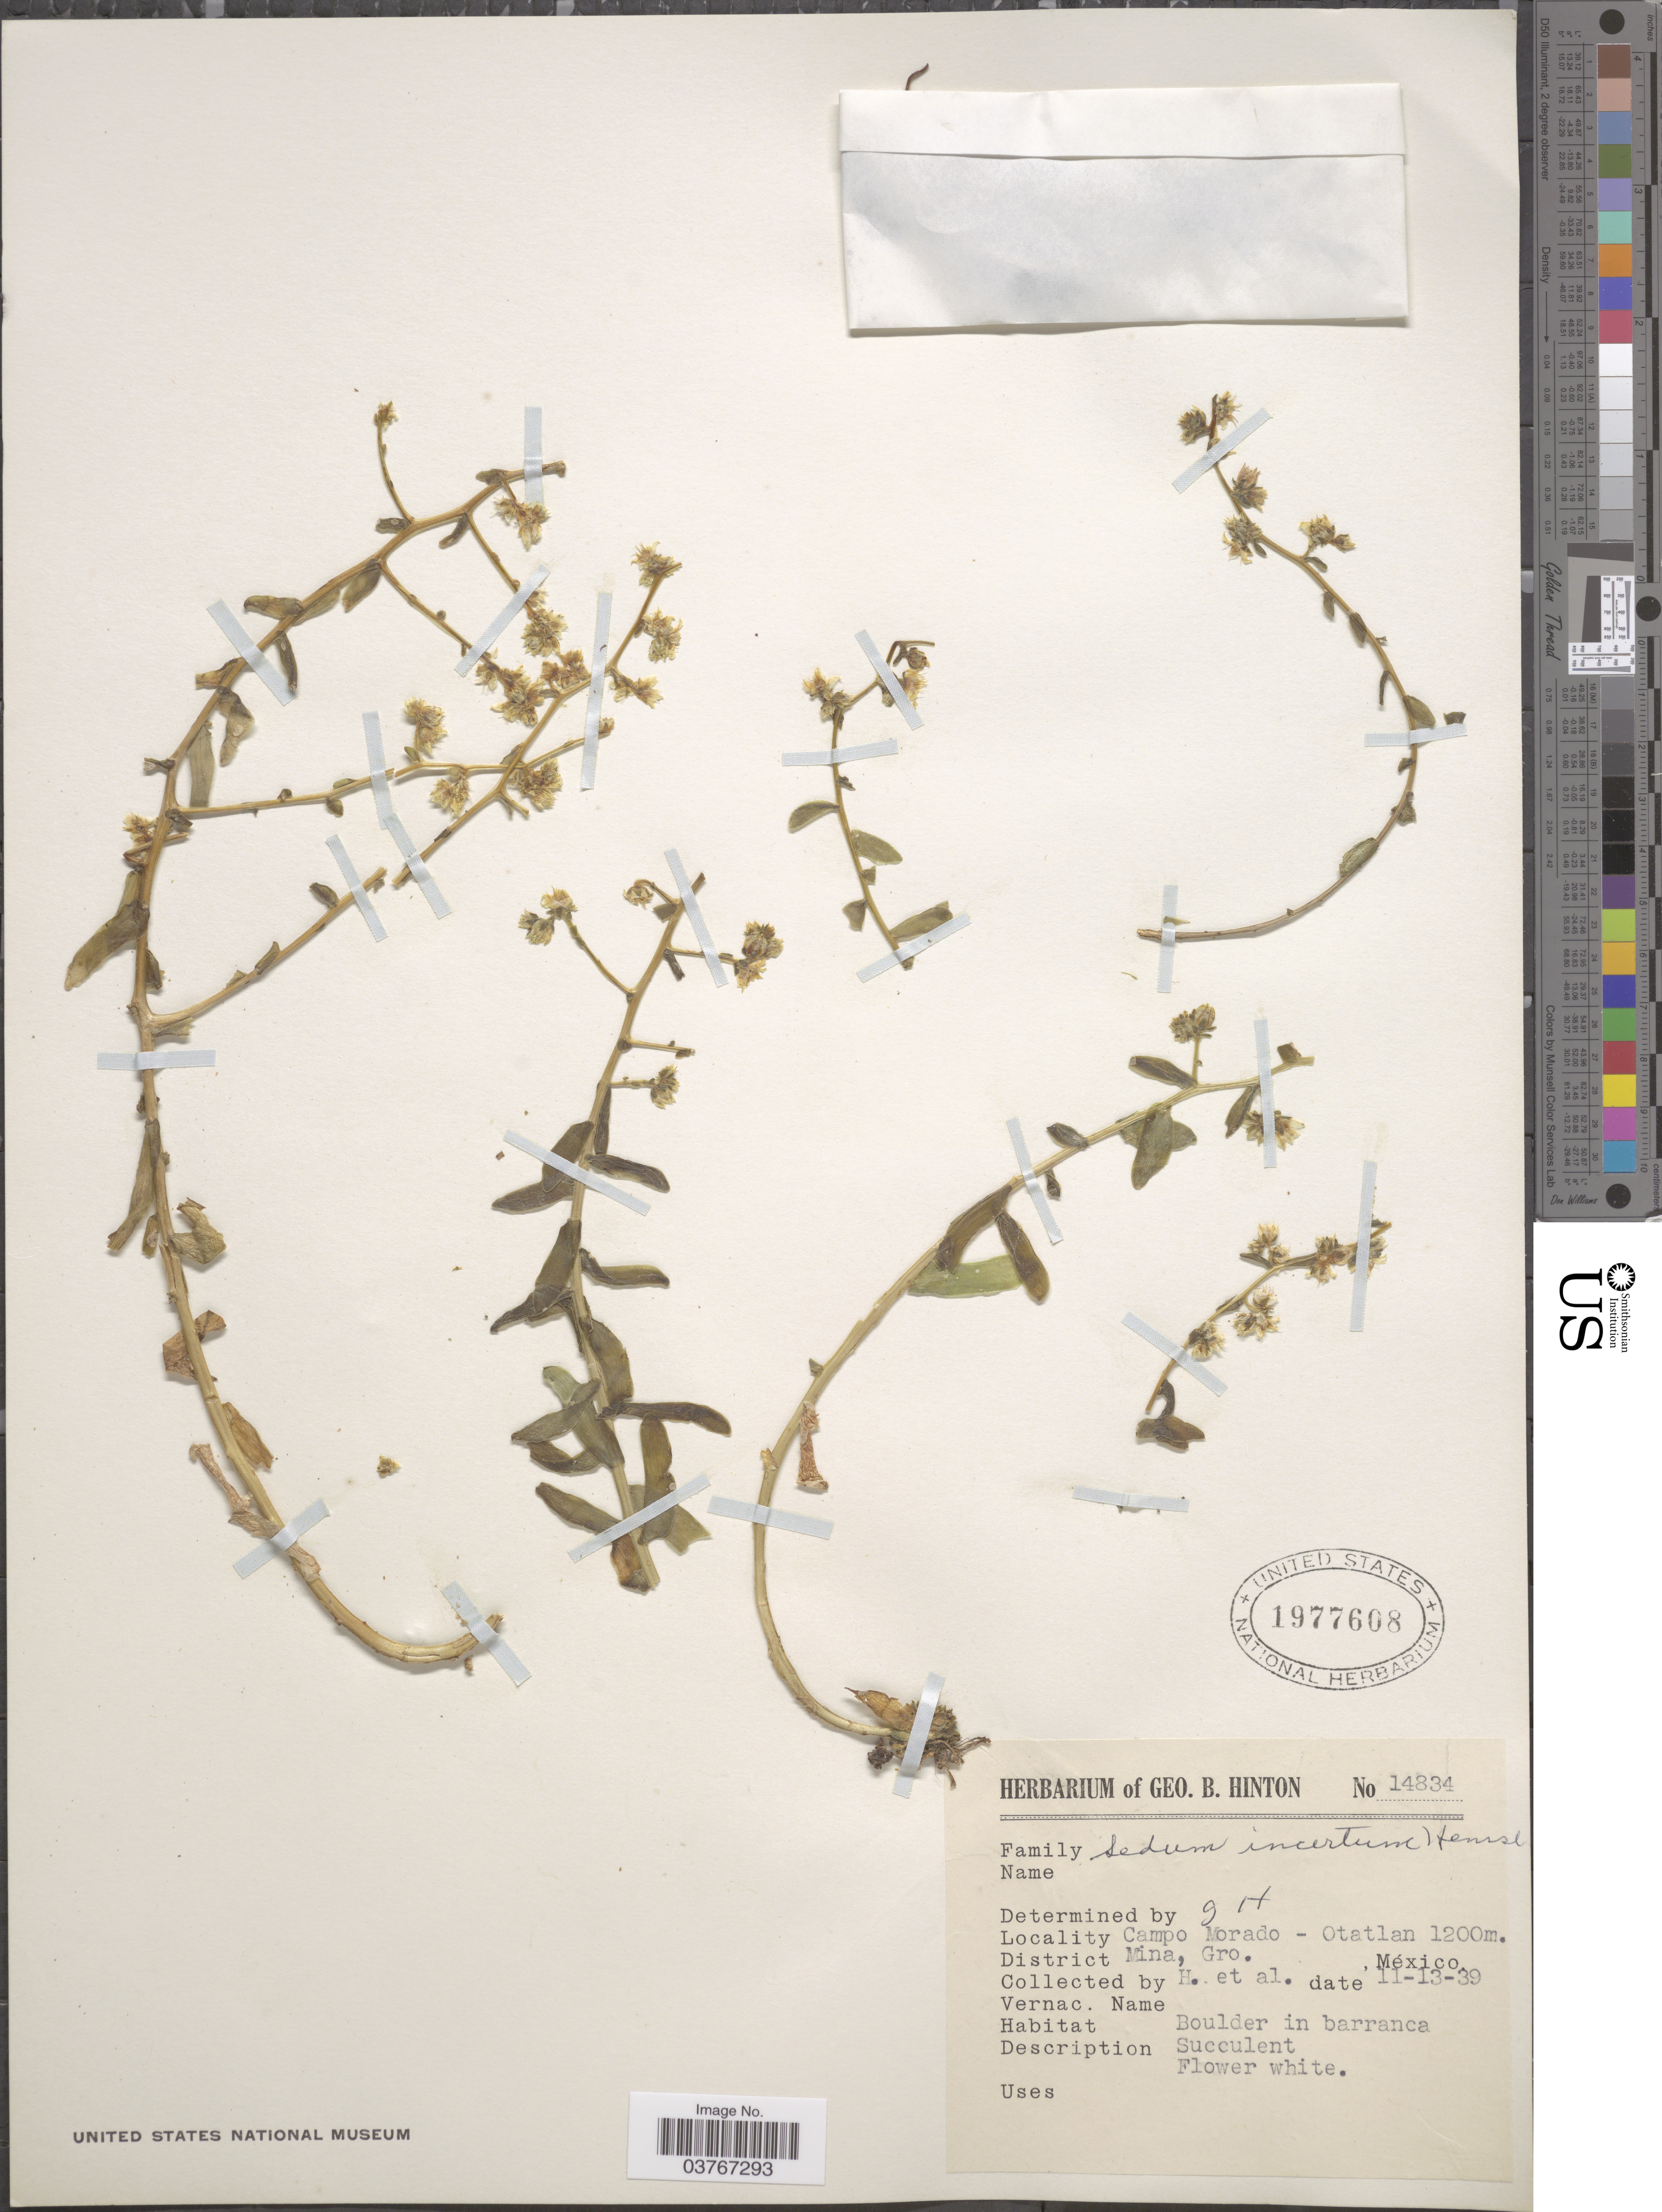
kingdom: Plantae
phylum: Tracheophyta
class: Magnoliopsida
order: Saxifragales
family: Crassulaceae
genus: Sedum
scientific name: Sedum incertum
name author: Hemsl.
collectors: G. B. Hinton & et al.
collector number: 14834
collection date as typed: Transcribed d/m/y: 13/11/39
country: Mexico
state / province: Guerrero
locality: Campo Morado - Otatlan. Mina.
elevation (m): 1200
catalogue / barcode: US 1977608